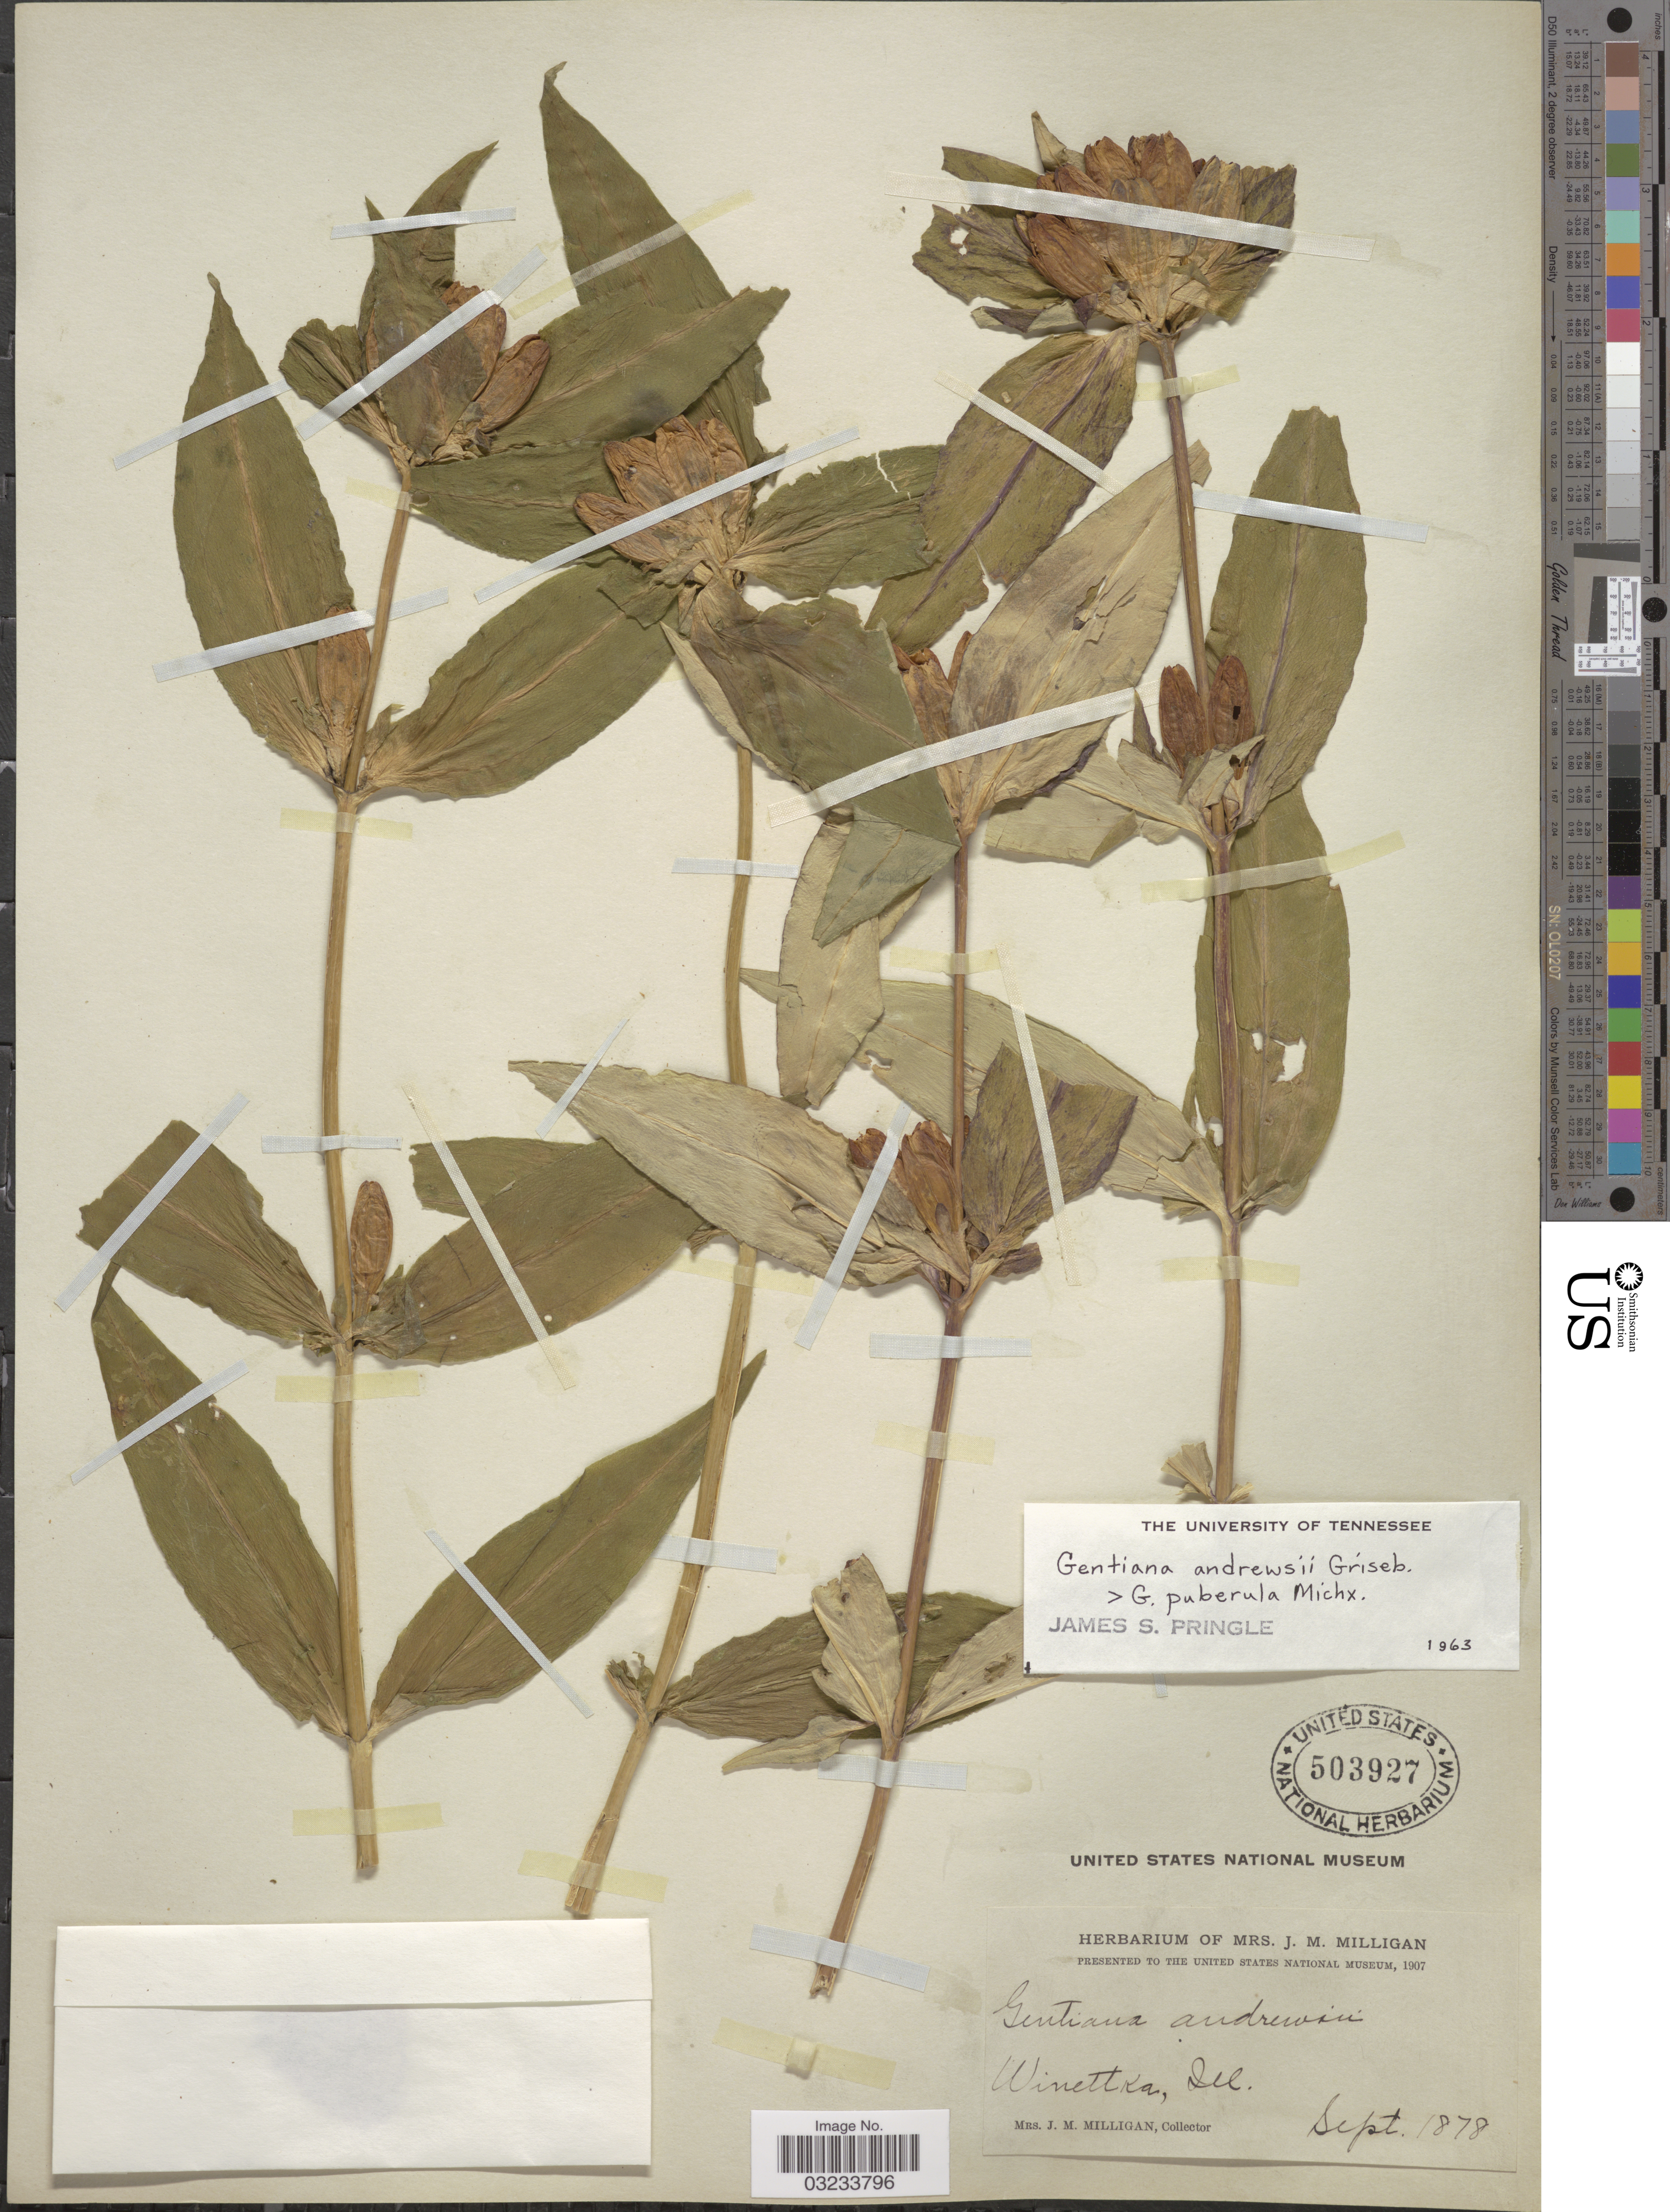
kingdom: Plantae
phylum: Tracheophyta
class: Magnoliopsida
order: Gentianales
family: Gentianaceae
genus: Gentiana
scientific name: Gentiana andrewsii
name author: Griseb.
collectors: J. Milligan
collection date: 1878-09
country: United States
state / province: Illinois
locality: Winettka.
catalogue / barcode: US 503927